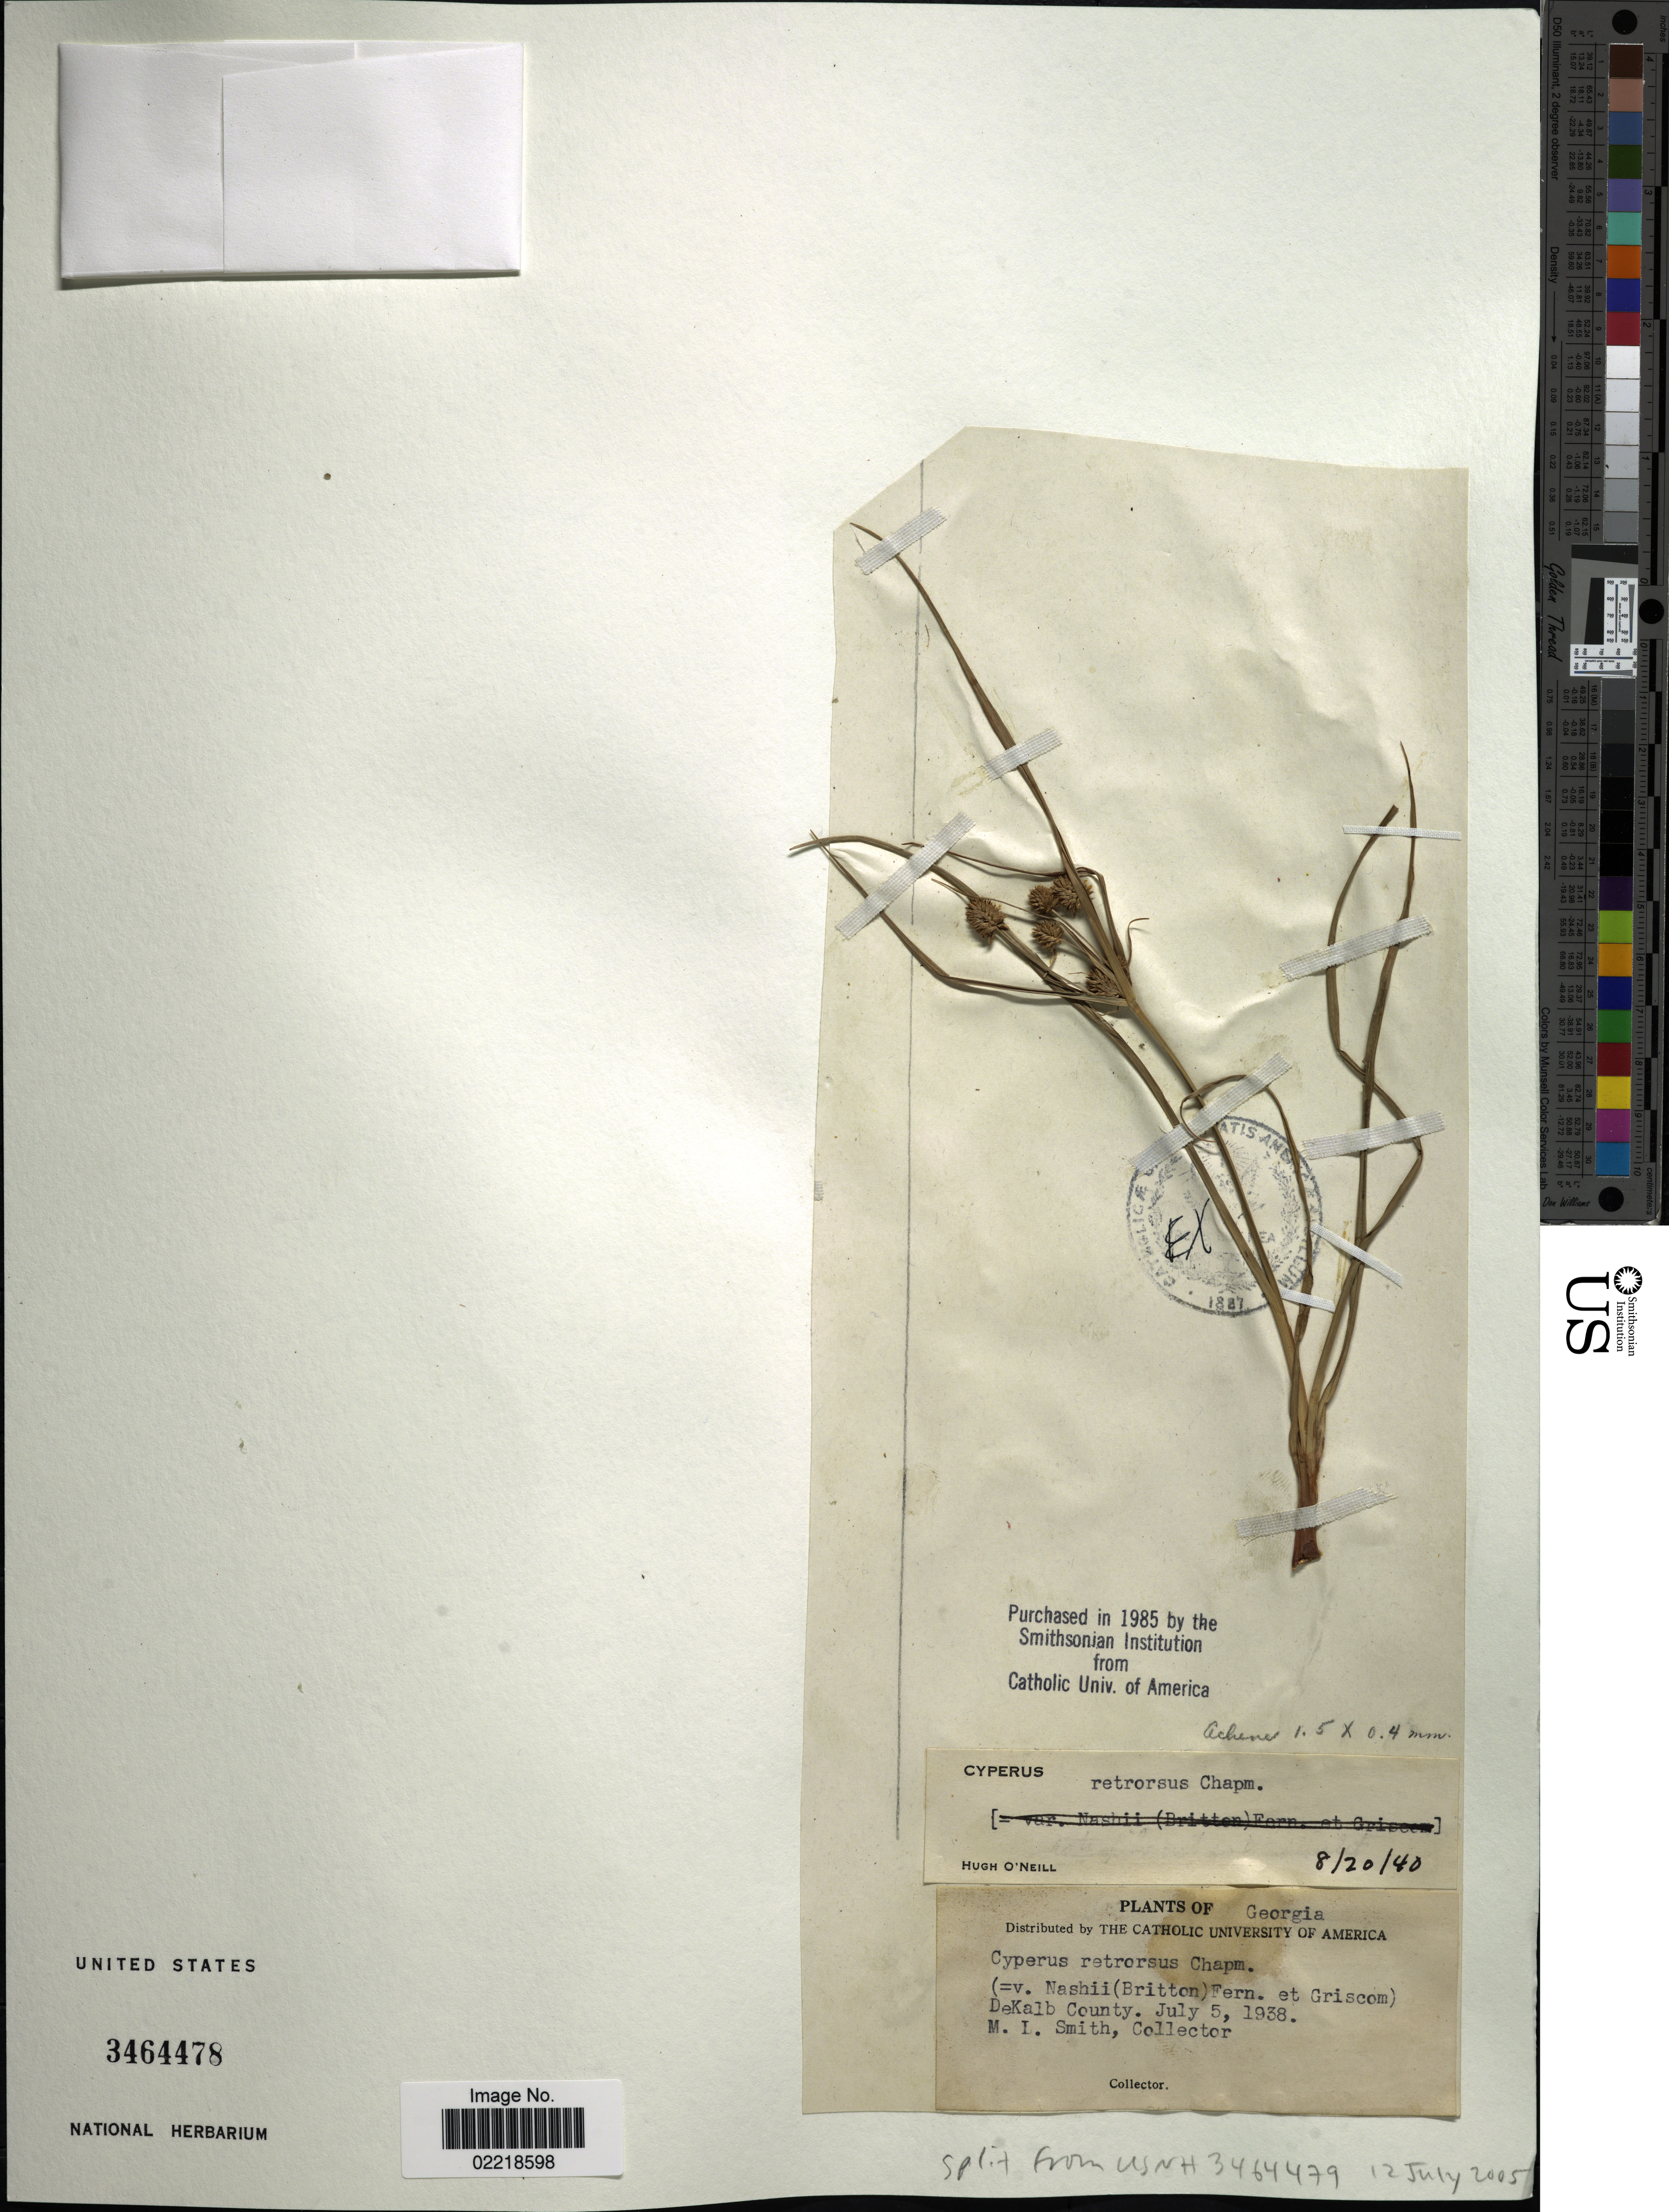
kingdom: Plantae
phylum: Tracheophyta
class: Liliopsida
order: Poales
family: Cyperaceae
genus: Cyperus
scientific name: Cyperus retrorsus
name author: Chapm.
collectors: M. Smith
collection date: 1938-07-05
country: United States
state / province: Georgia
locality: DeKalb County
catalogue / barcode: US 3464478